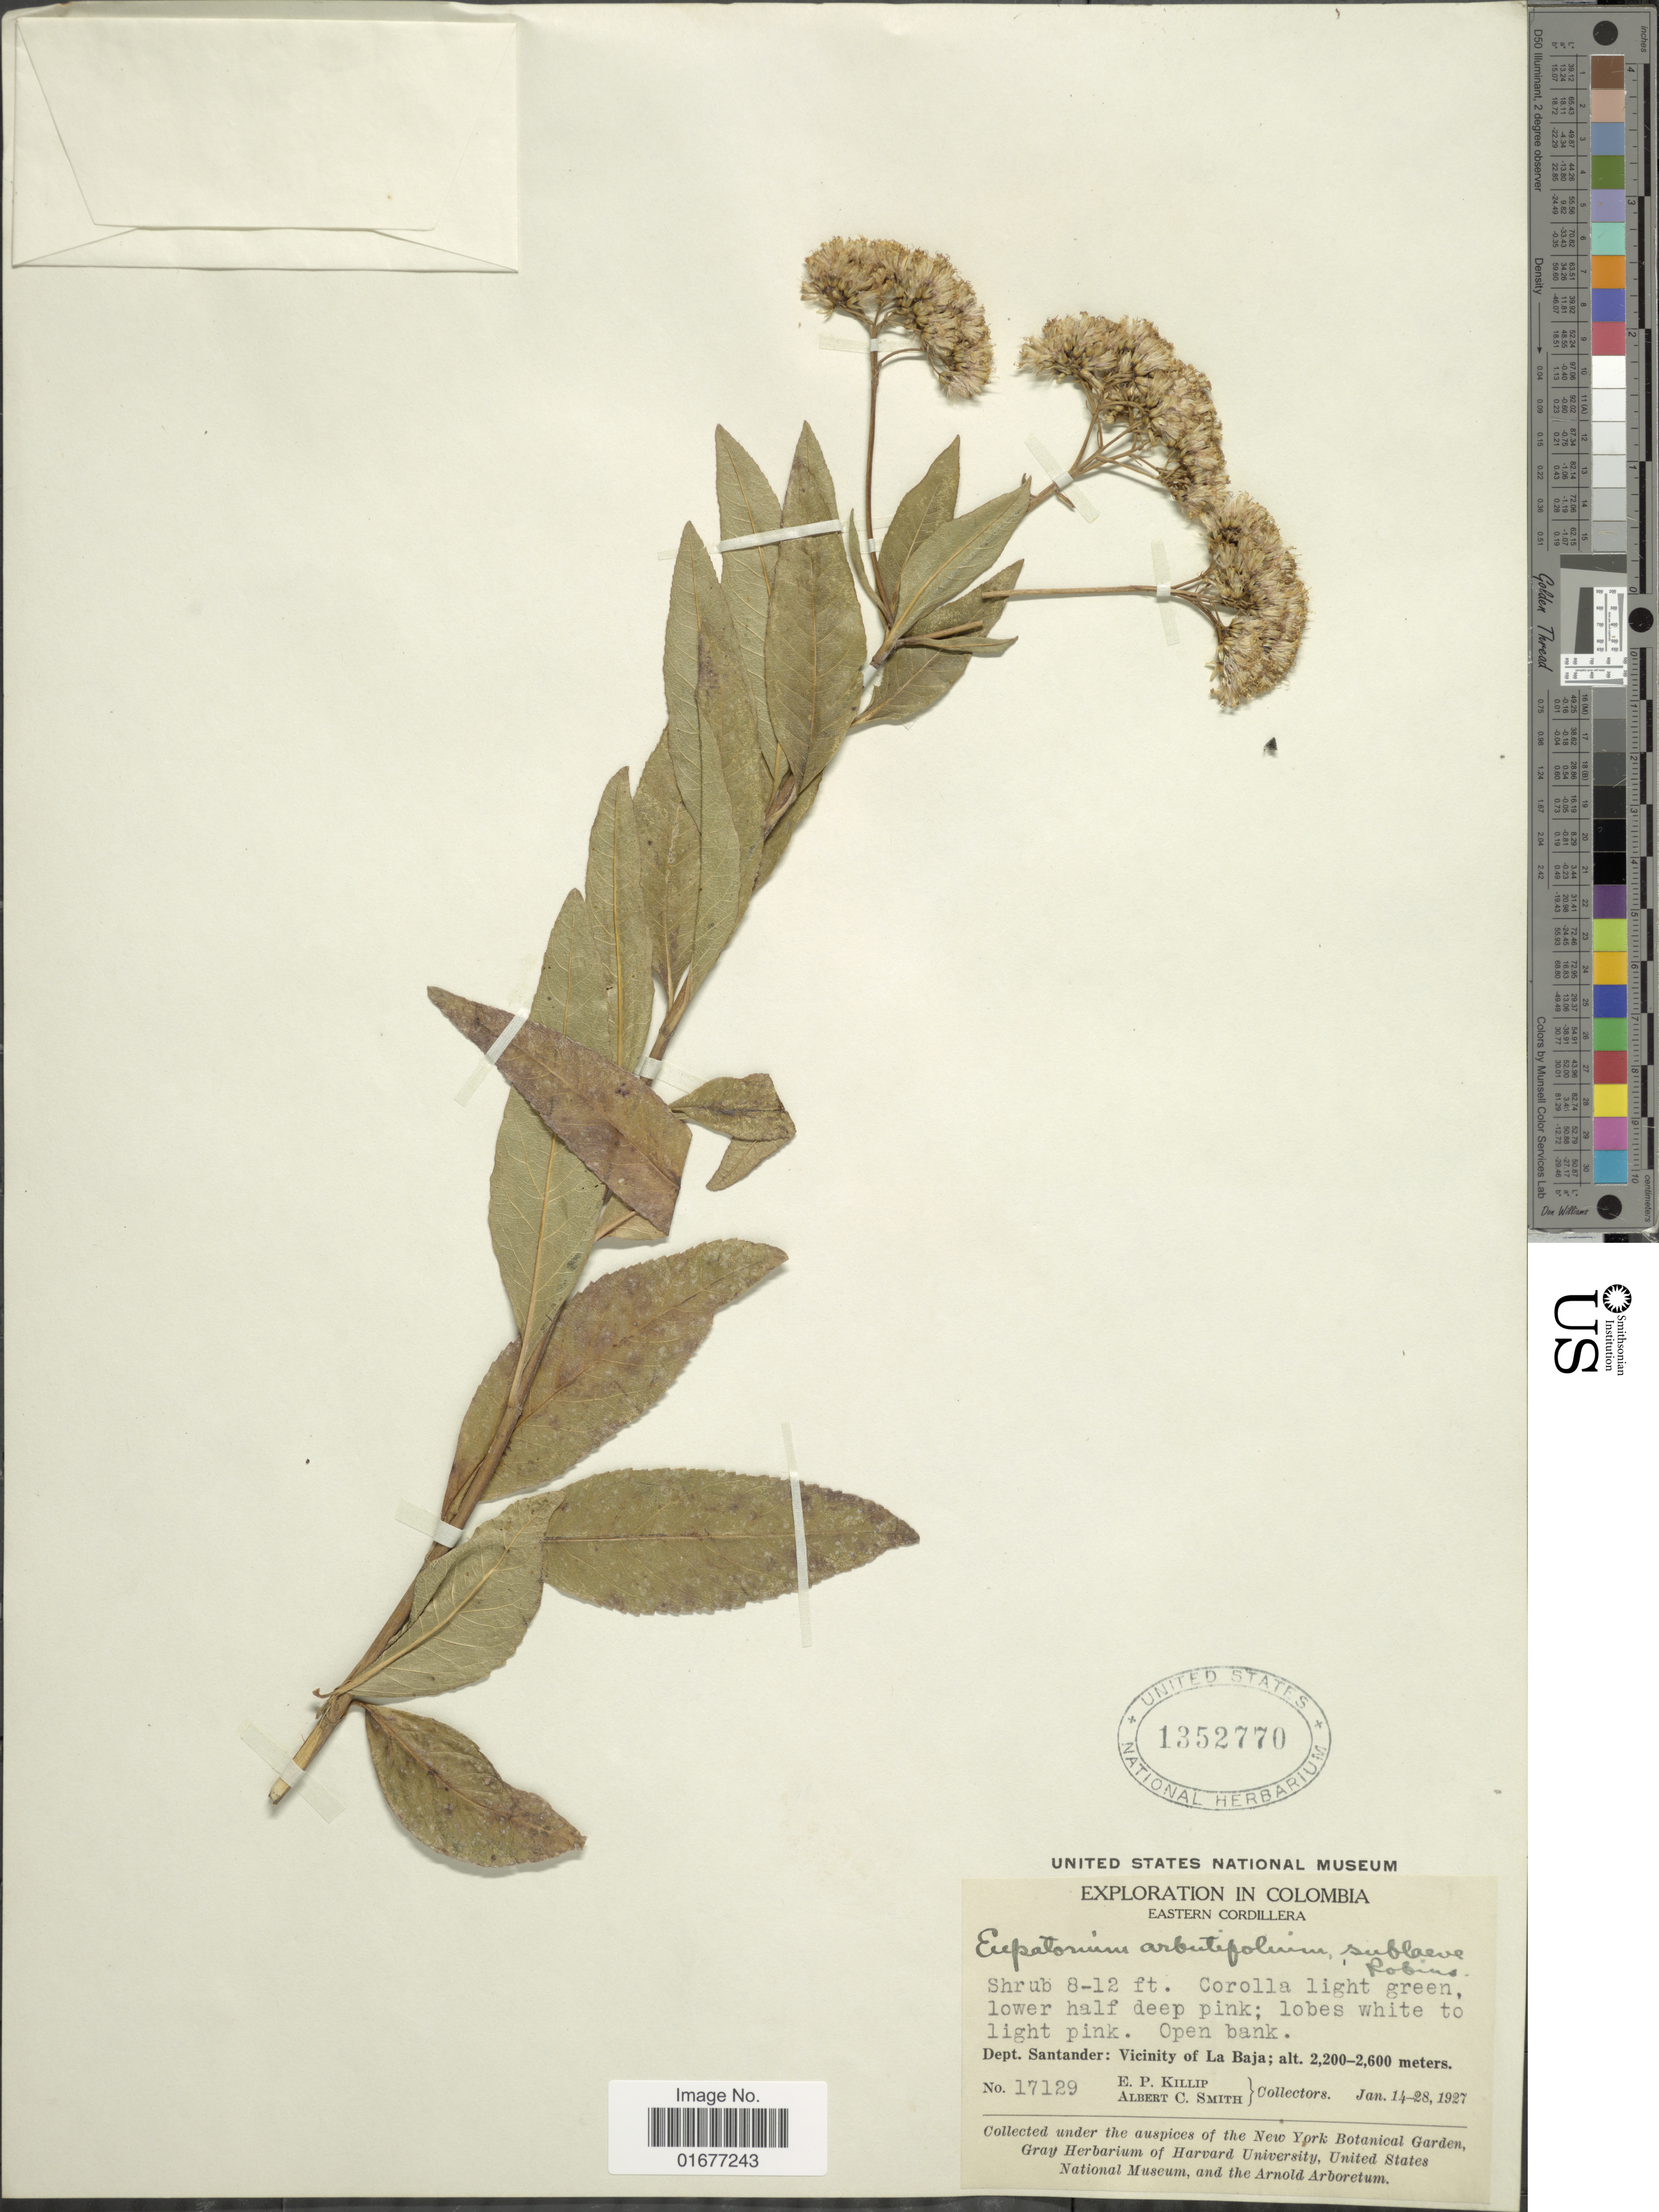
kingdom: Plantae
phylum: Tracheophyta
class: Magnoliopsida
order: Asterales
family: Asteraceae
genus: Ageratina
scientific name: Ageratina arbutifolia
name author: (Benth.) R.M. King & H. Rob.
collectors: E. P. Killip & A. C. Smith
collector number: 17129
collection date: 1927-01-14/1927-01-28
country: Colombia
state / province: Santander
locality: Vicinity of La Baja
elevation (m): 2200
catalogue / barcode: US 1352770